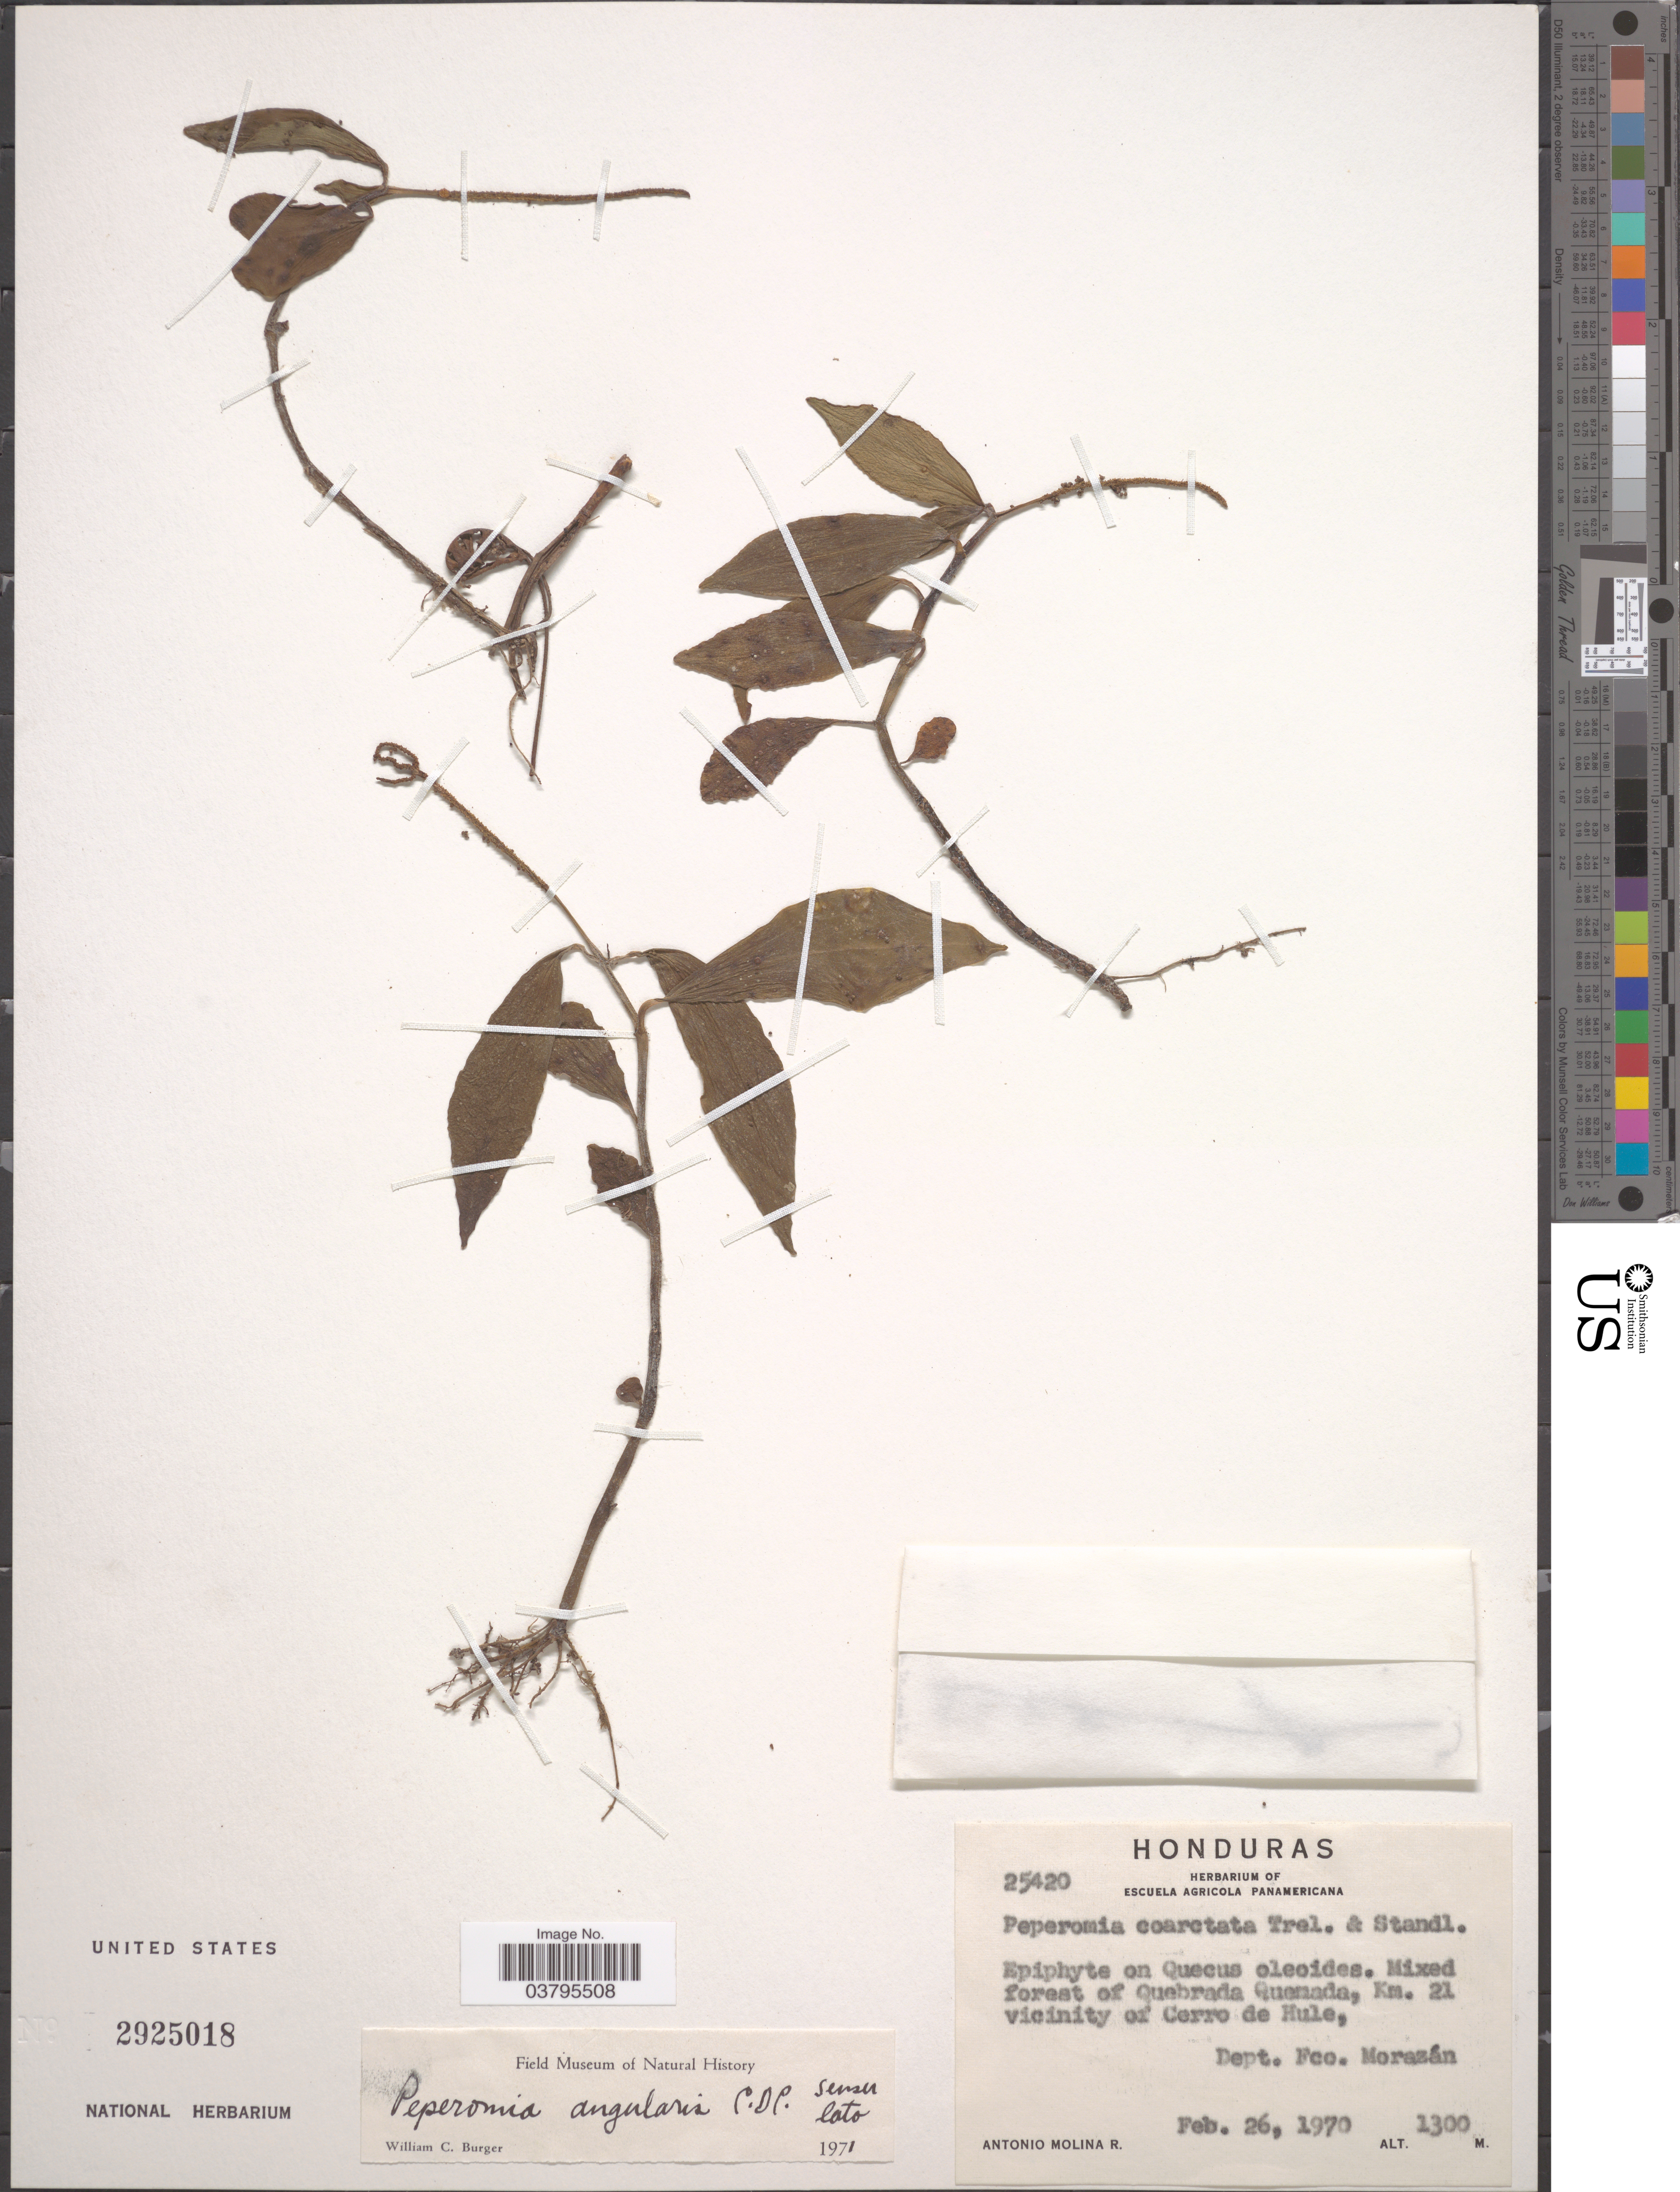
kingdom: Plantae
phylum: Tracheophyta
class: Magnoliopsida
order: Piperales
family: Piperaceae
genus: Peperomia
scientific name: Peperomia san-joseana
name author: C. DC.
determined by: Jiménez, José Estaban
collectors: A. Molina R.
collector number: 25420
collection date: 1970-02-26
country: Honduras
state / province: Fco. Morazán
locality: Mixed forest of Quebrada Quemada, Km. 21 vicinity of Cerro de Hule, Dept. Fco. Morazán.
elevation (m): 1300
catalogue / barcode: US 2925018